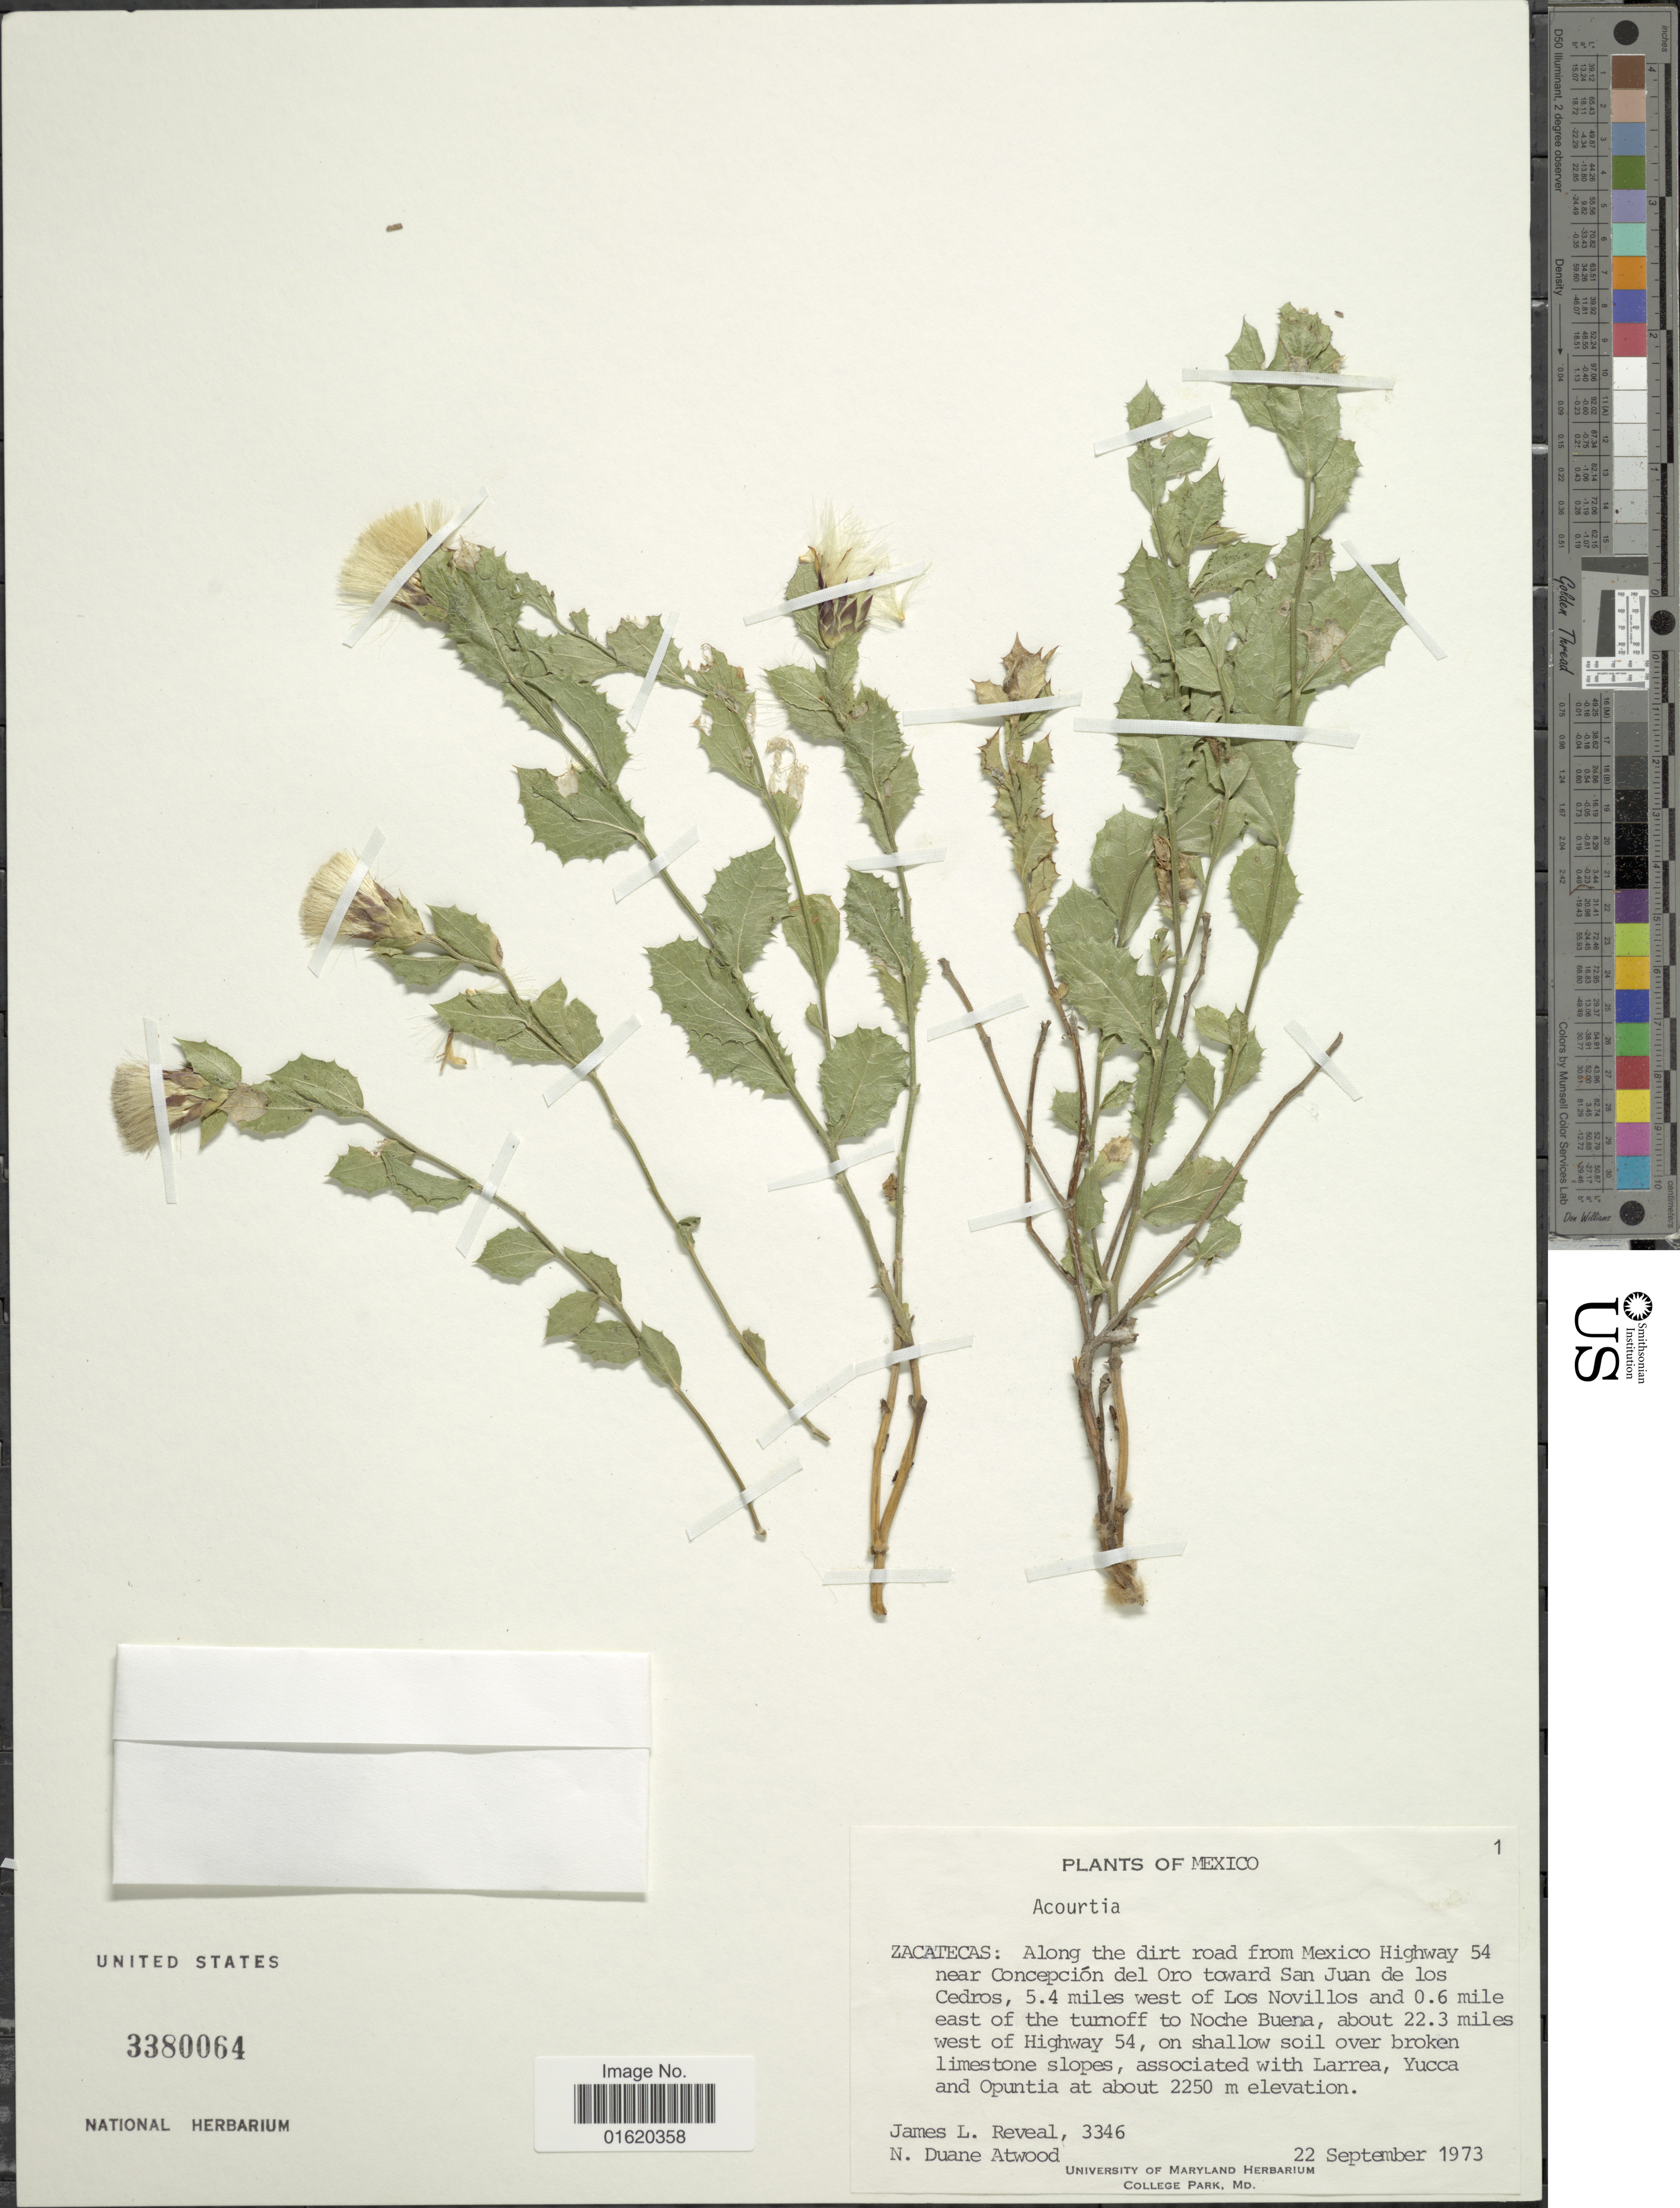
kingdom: Plantae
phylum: Tracheophyta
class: Magnoliopsida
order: Asterales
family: Asteraceae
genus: Acourtia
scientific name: Acourtia sp.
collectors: J. L. Reveal & N. Atwood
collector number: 3346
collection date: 1973-09-22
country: Mexico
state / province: Zacatecas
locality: Along the dirt road from Mexico Highway 54 near Concepción del Oro toward San Juan de los Cedros, 5.4 miles west of Los Novillos and 0.6 mile east of the turnoff to Noche Buena, about 22.3 miles west of Highway 54, on shallow soil over broken limestone slopes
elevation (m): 2250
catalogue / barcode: US 3380064